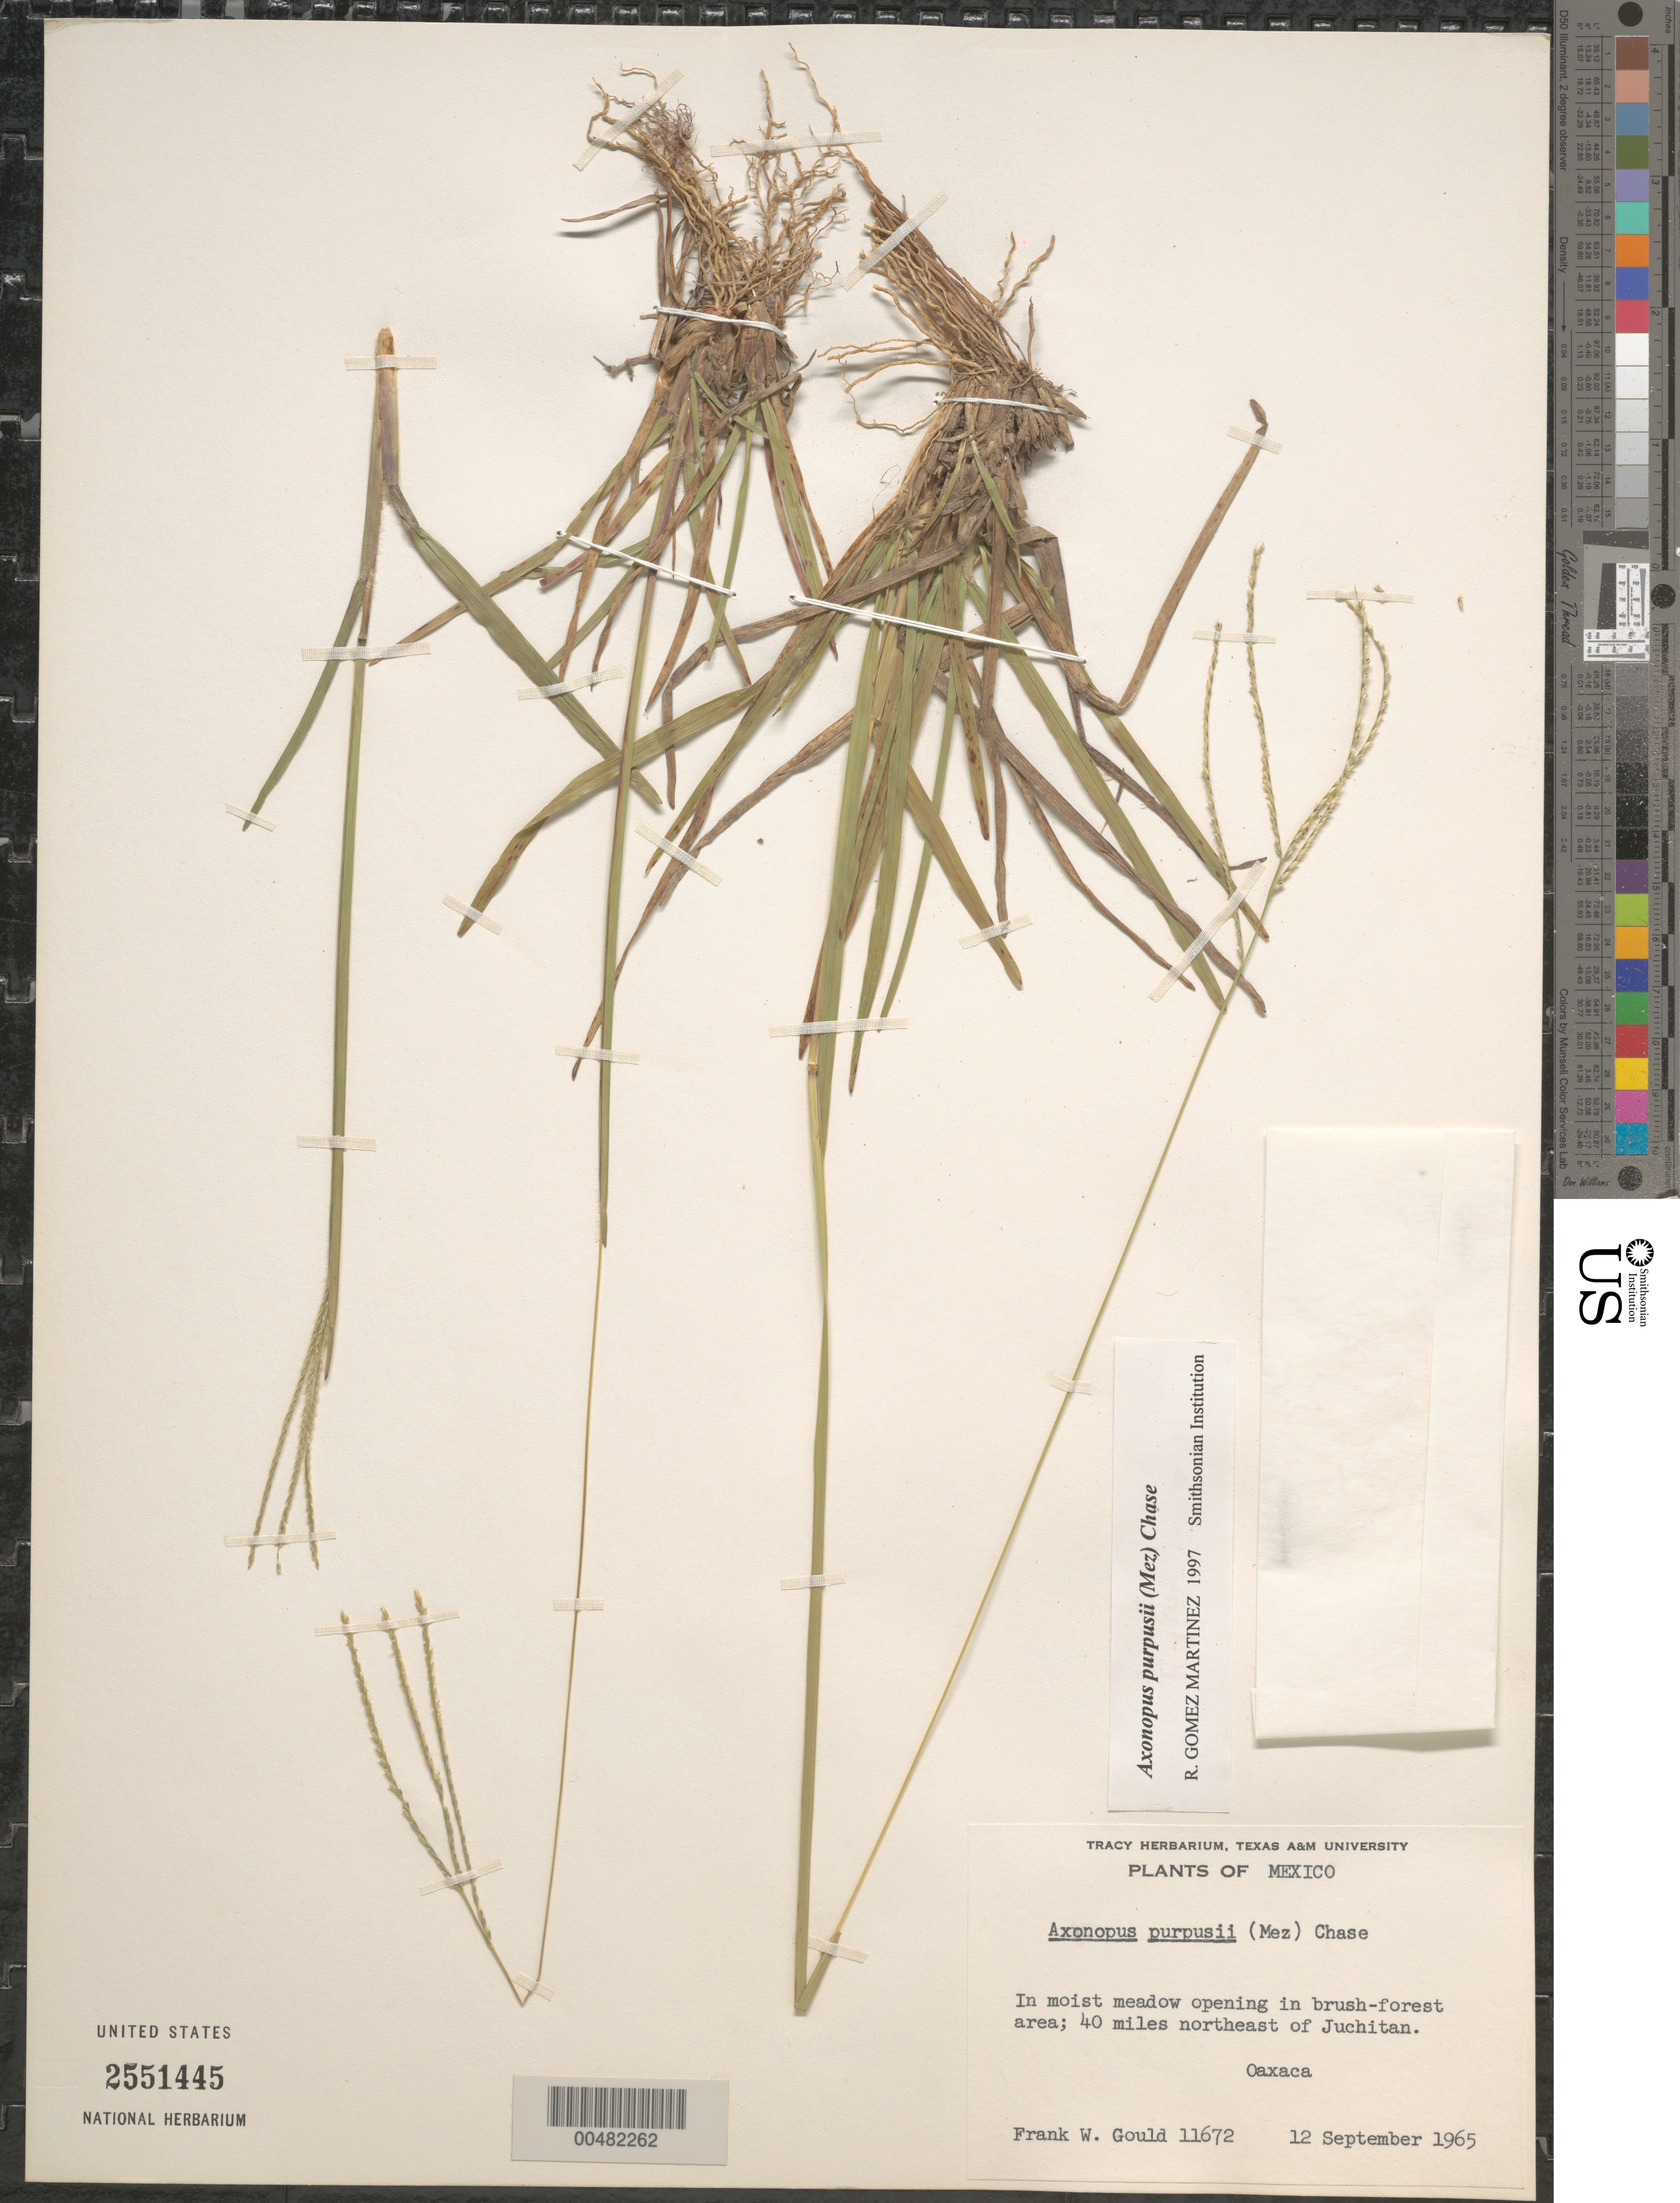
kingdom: Plantae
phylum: Tracheophyta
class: Liliopsida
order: Poales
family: Poaceae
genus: Axonopus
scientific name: Axonopus purpusii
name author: (Mez) Chase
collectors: F. W. Gould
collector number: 11672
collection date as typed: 12 Sep 1965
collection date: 1965-09-12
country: Mexico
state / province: Oaxaca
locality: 40 mi NE of Juchitan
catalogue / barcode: US 2551445